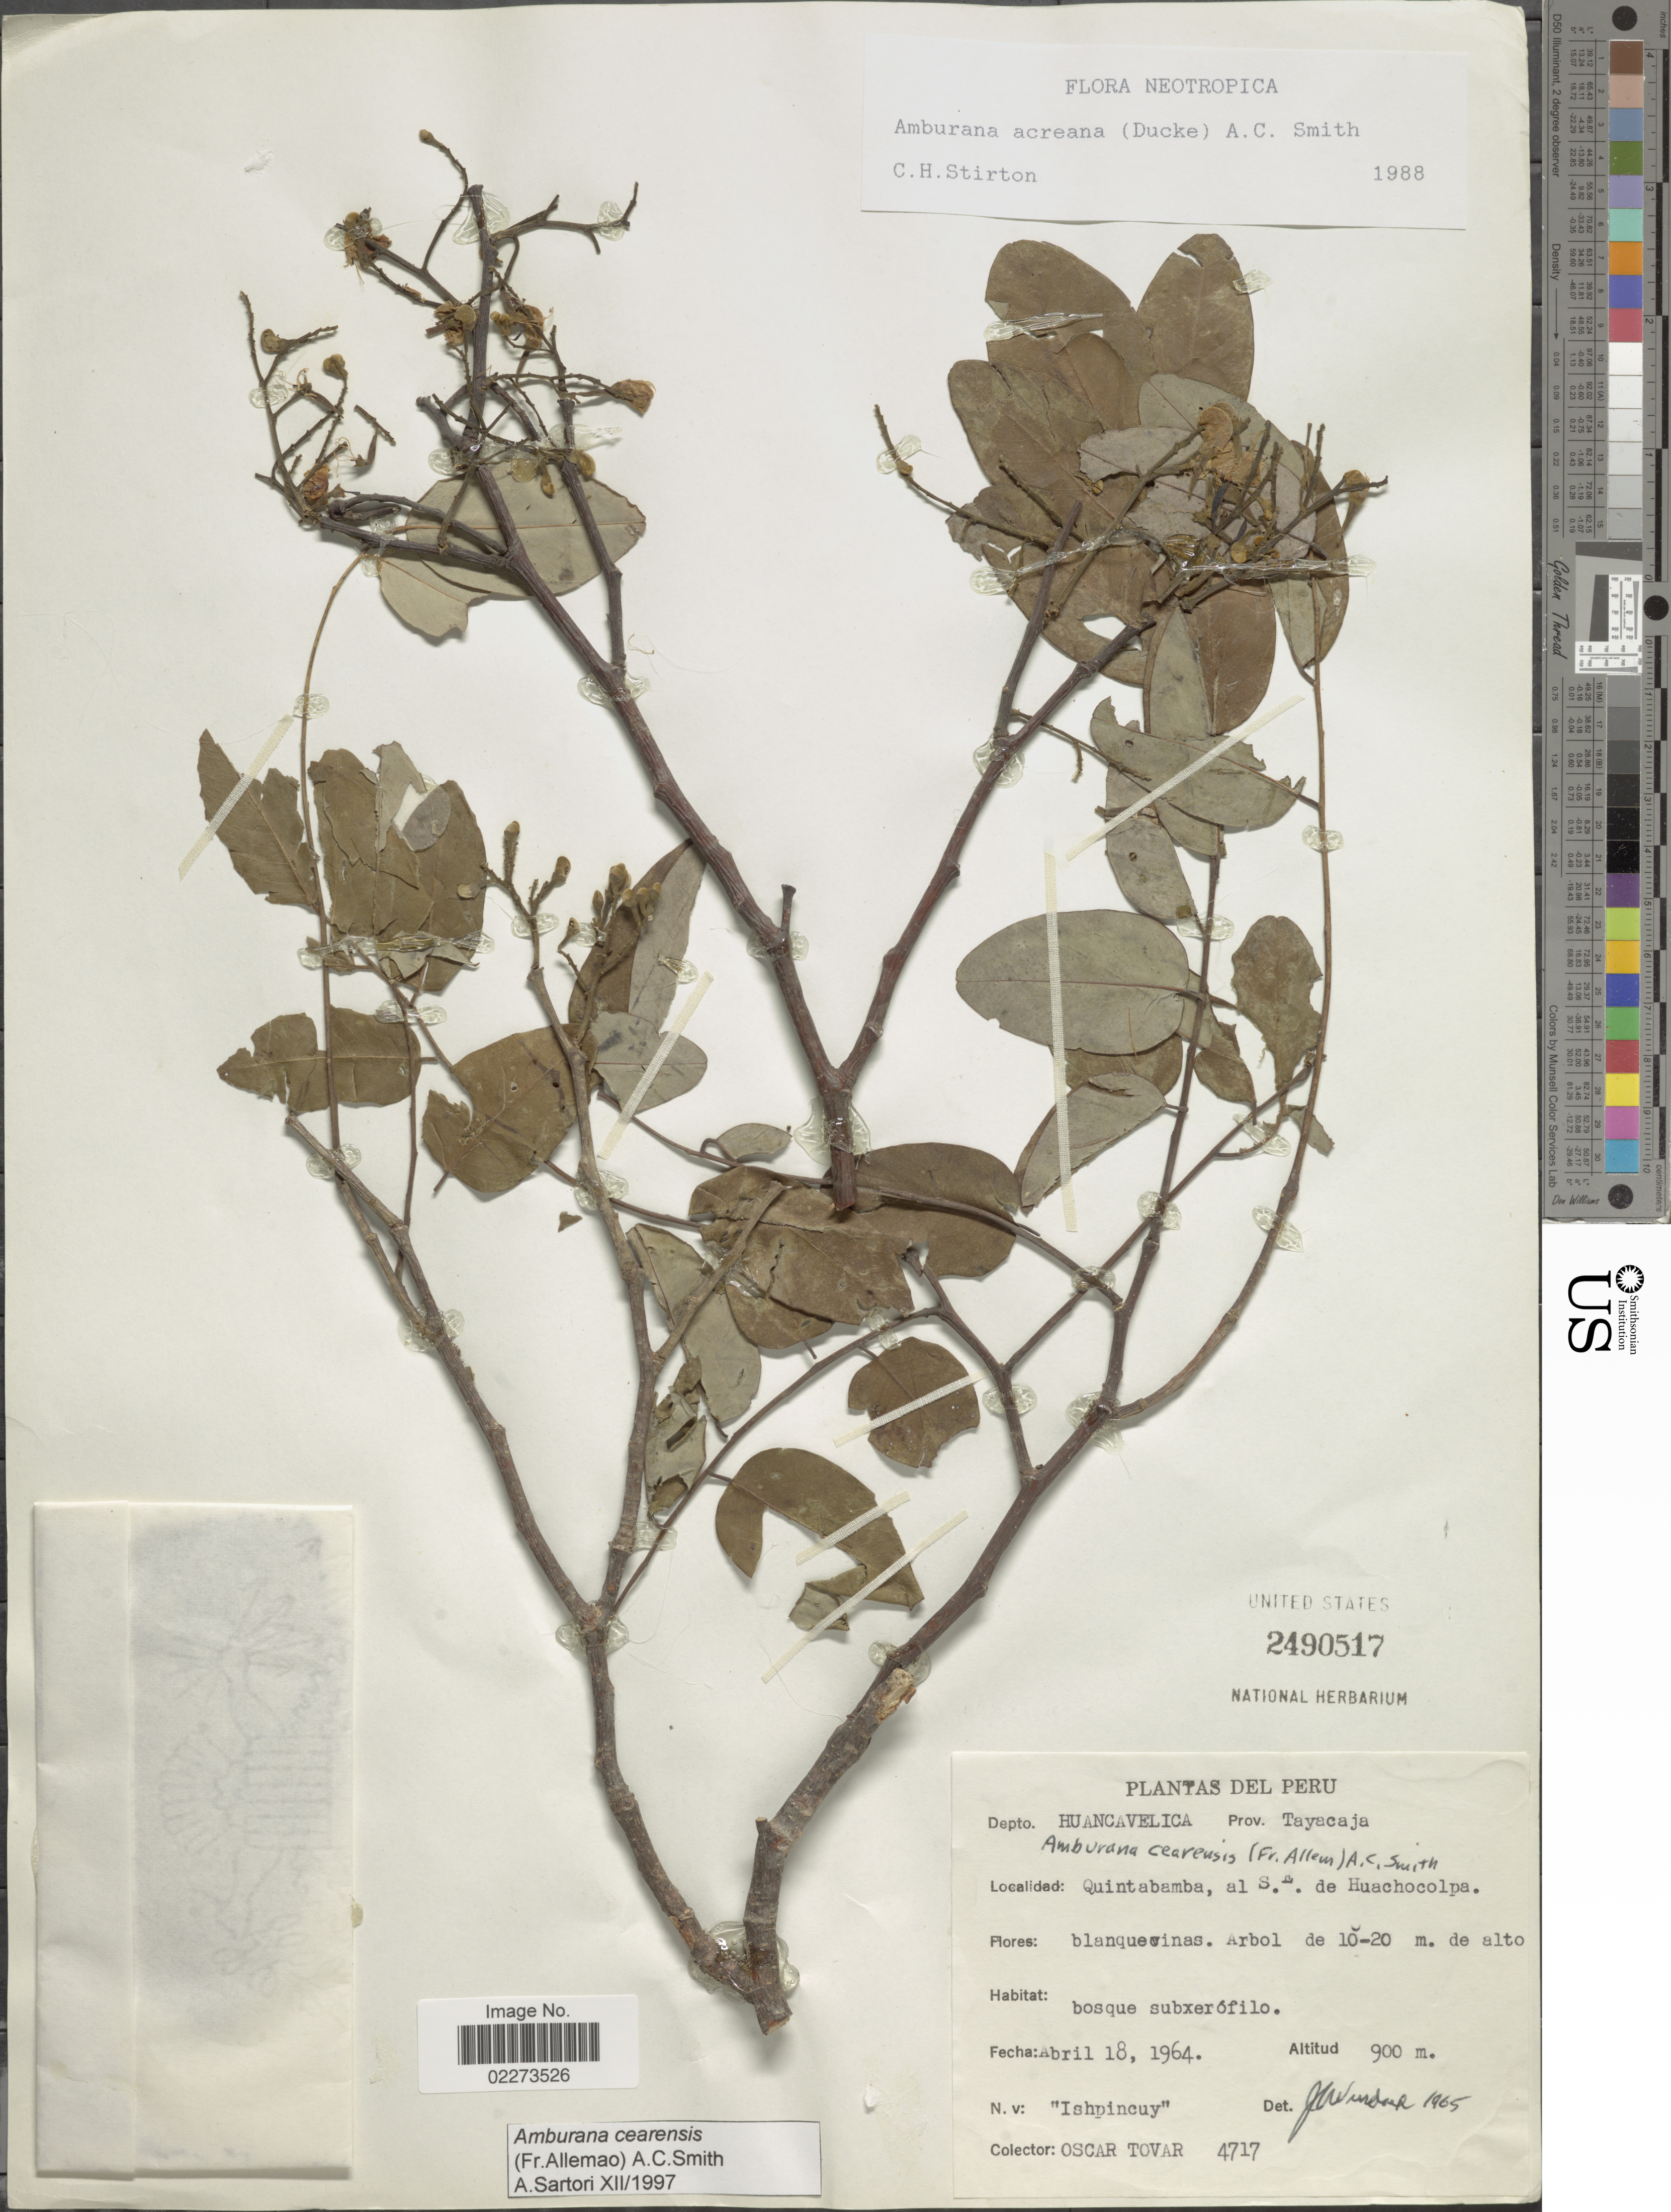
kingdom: Plantae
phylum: Tracheophyta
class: Magnoliopsida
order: Fabales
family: Fabaceae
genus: Amburana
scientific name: Amburana cearensis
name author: (Allemão) A.C. Sm.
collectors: Ó. Tovar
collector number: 4717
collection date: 1964-04-18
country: Peru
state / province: Huancavelica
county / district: Tayacaja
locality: Prov. Tayacaja, Quintabamba, al S.E. de Huachocolpa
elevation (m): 900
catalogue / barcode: US 2490517